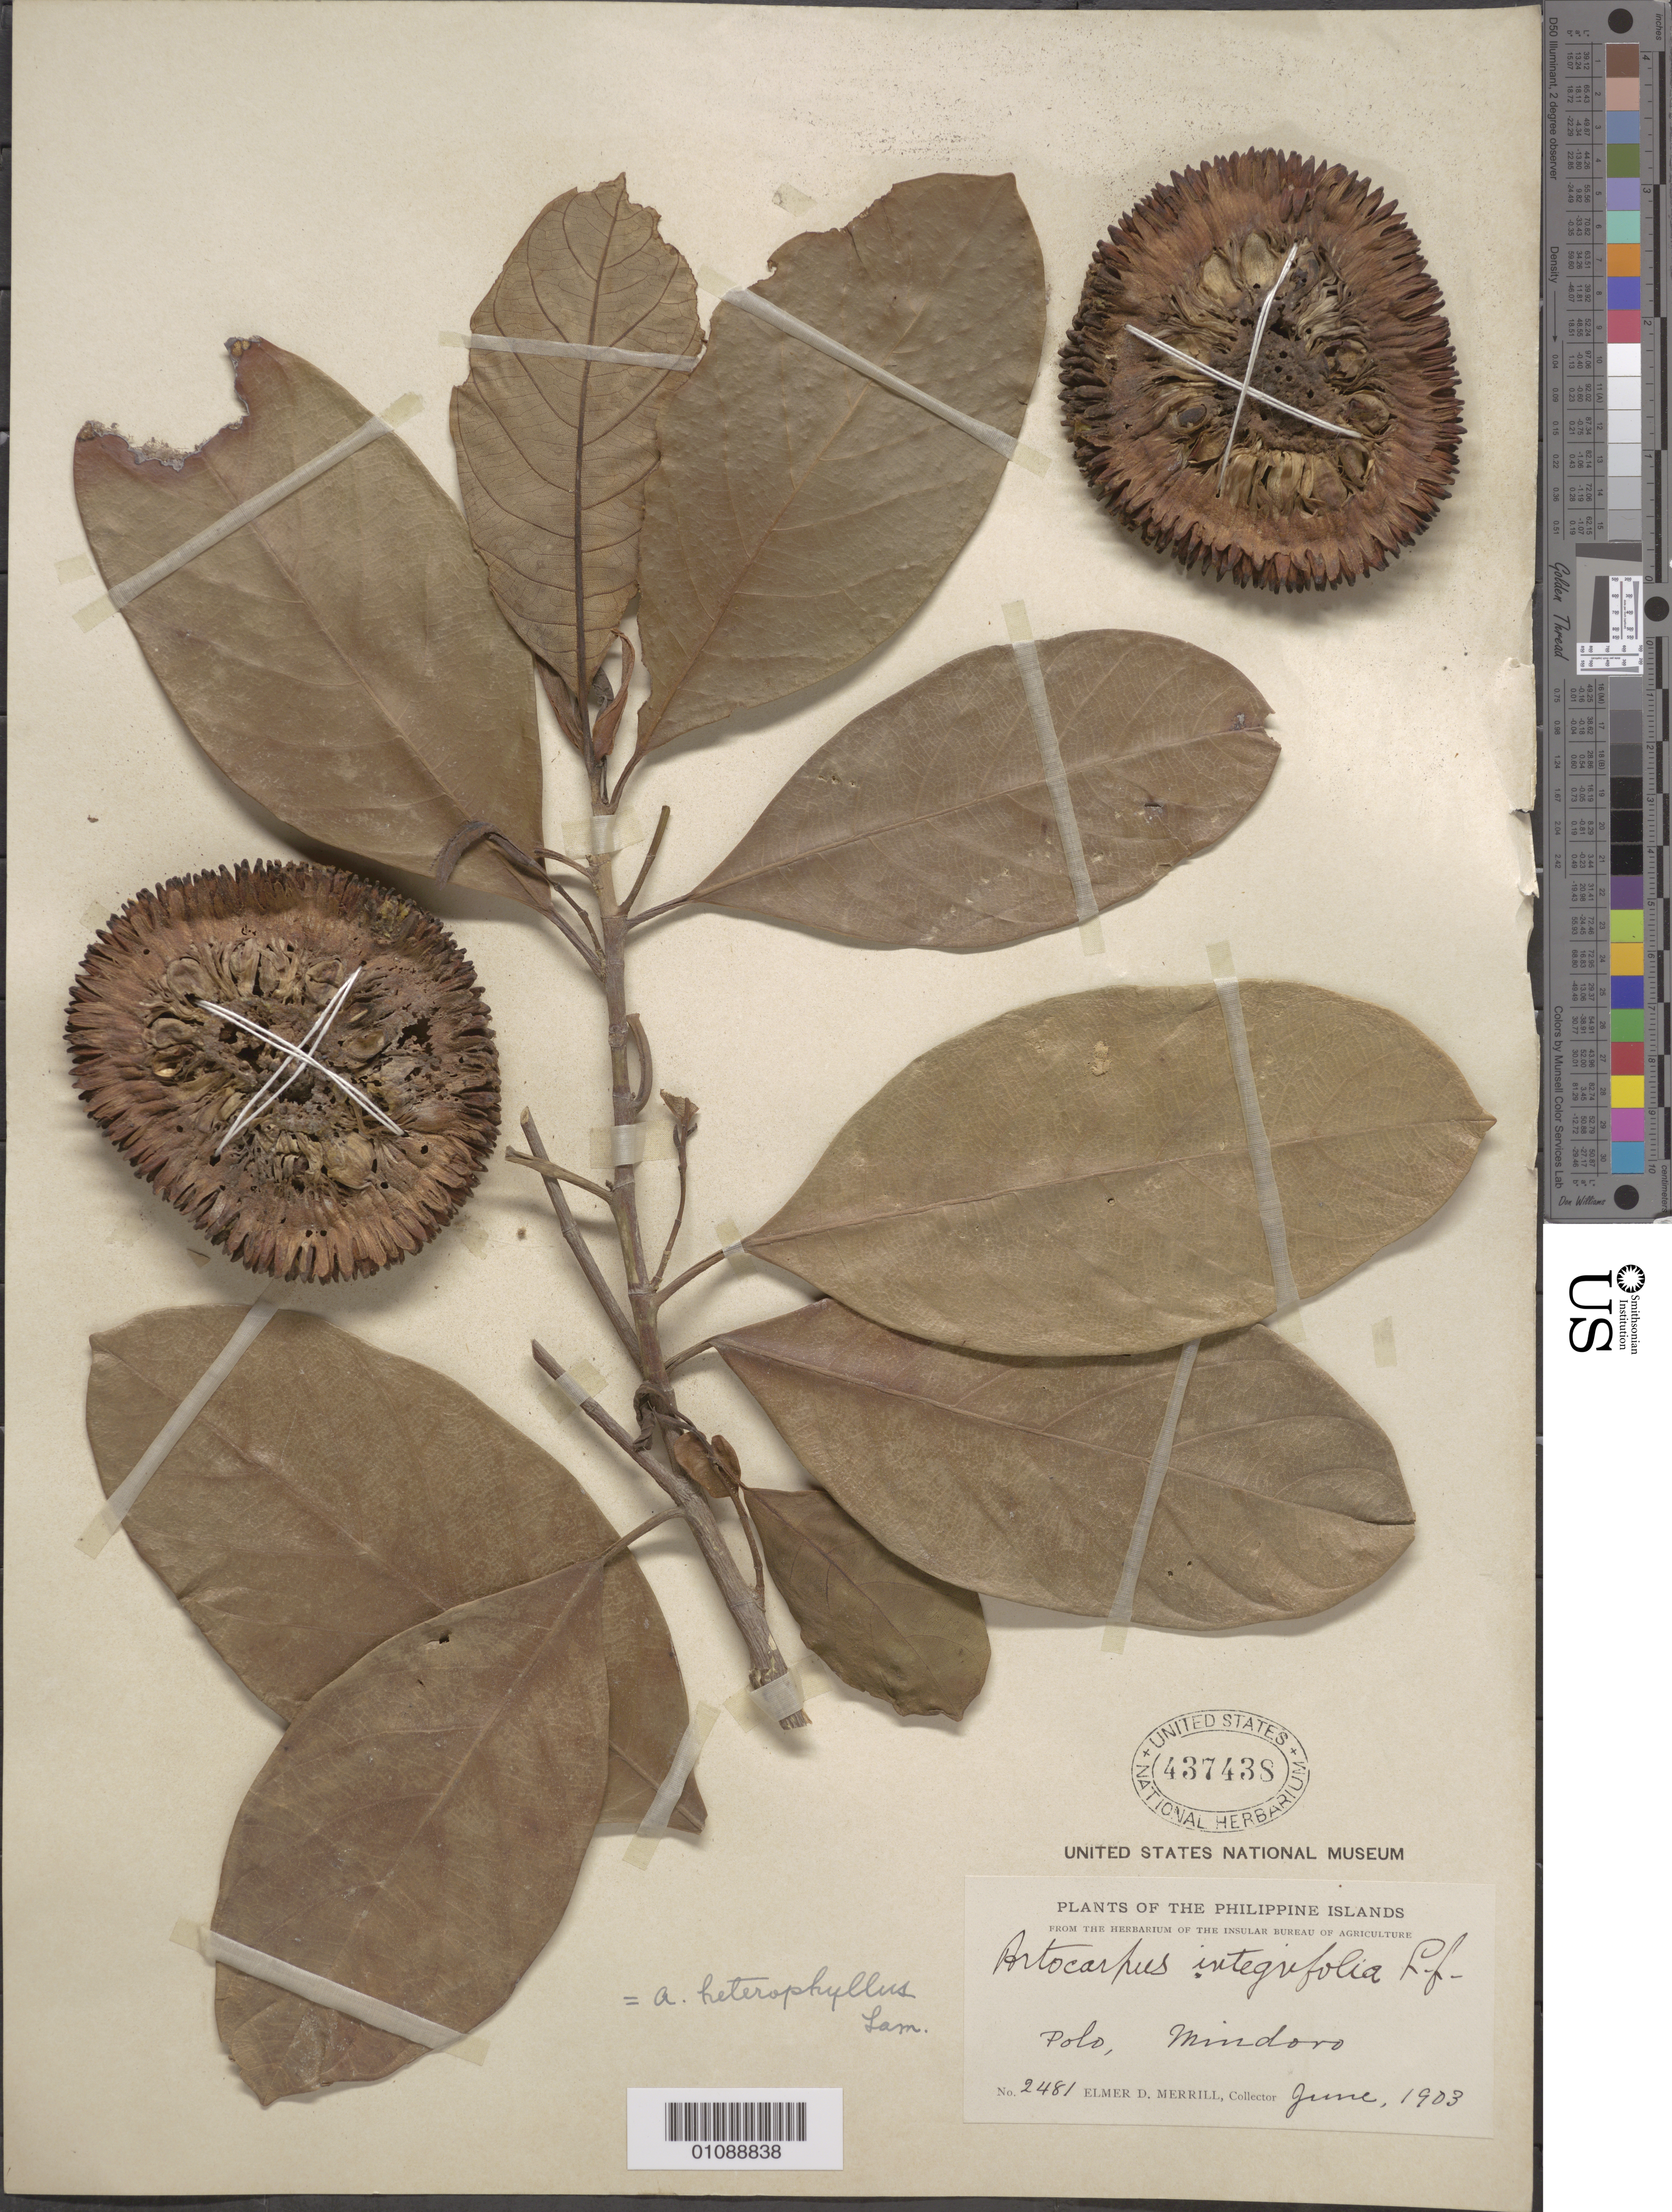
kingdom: Plantae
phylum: Tracheophyta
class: Magnoliopsida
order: Rosales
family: Moraceae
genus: Artocarpus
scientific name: Artocarpus heterophyllus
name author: Lam.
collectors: E. D. Merrill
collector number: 2481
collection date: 1903-06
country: Philippines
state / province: National Capital Region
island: Mindoro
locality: Polo, Mindoro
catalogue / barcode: US 437438